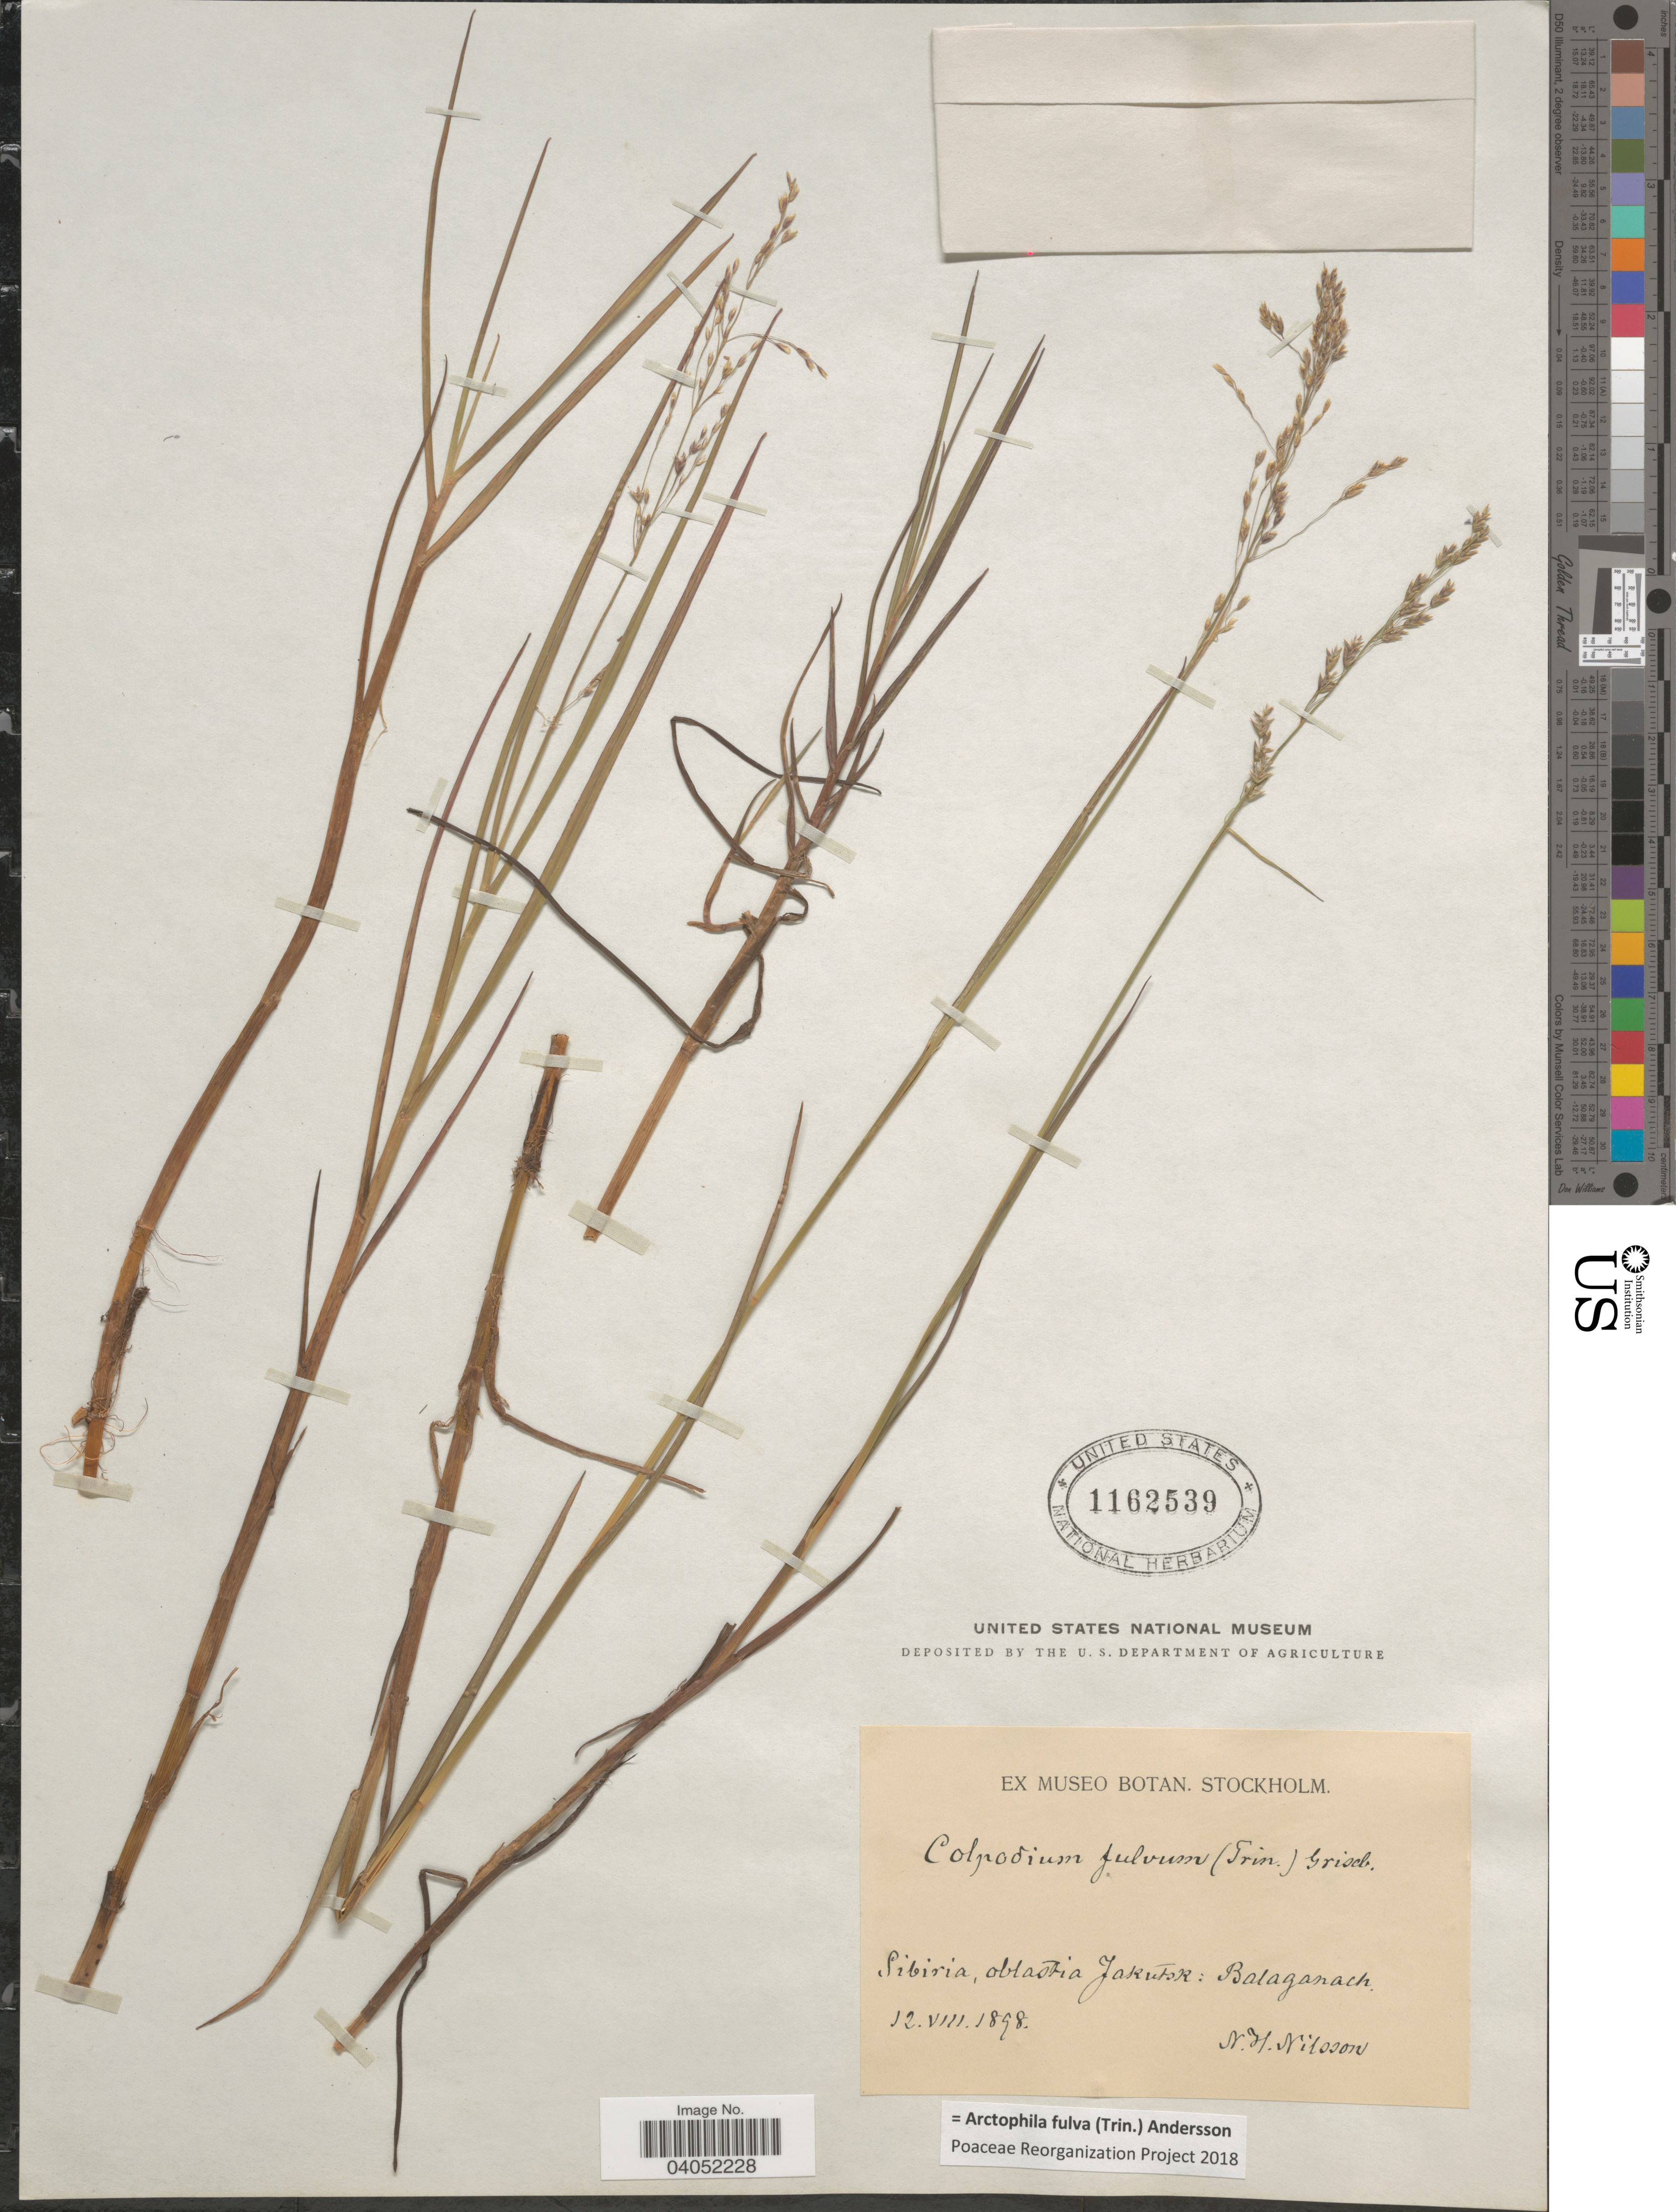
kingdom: Plantae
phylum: Tracheophyta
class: Liliopsida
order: Poales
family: Poaceae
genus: Arctophila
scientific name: Arctophila fulva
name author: (Trin.) Andersson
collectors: H. Nilsson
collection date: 1898-08-12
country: Russian Federation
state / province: Sakha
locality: Sibiria, oblastia Jakutsk: Balaganach.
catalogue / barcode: US 1162539